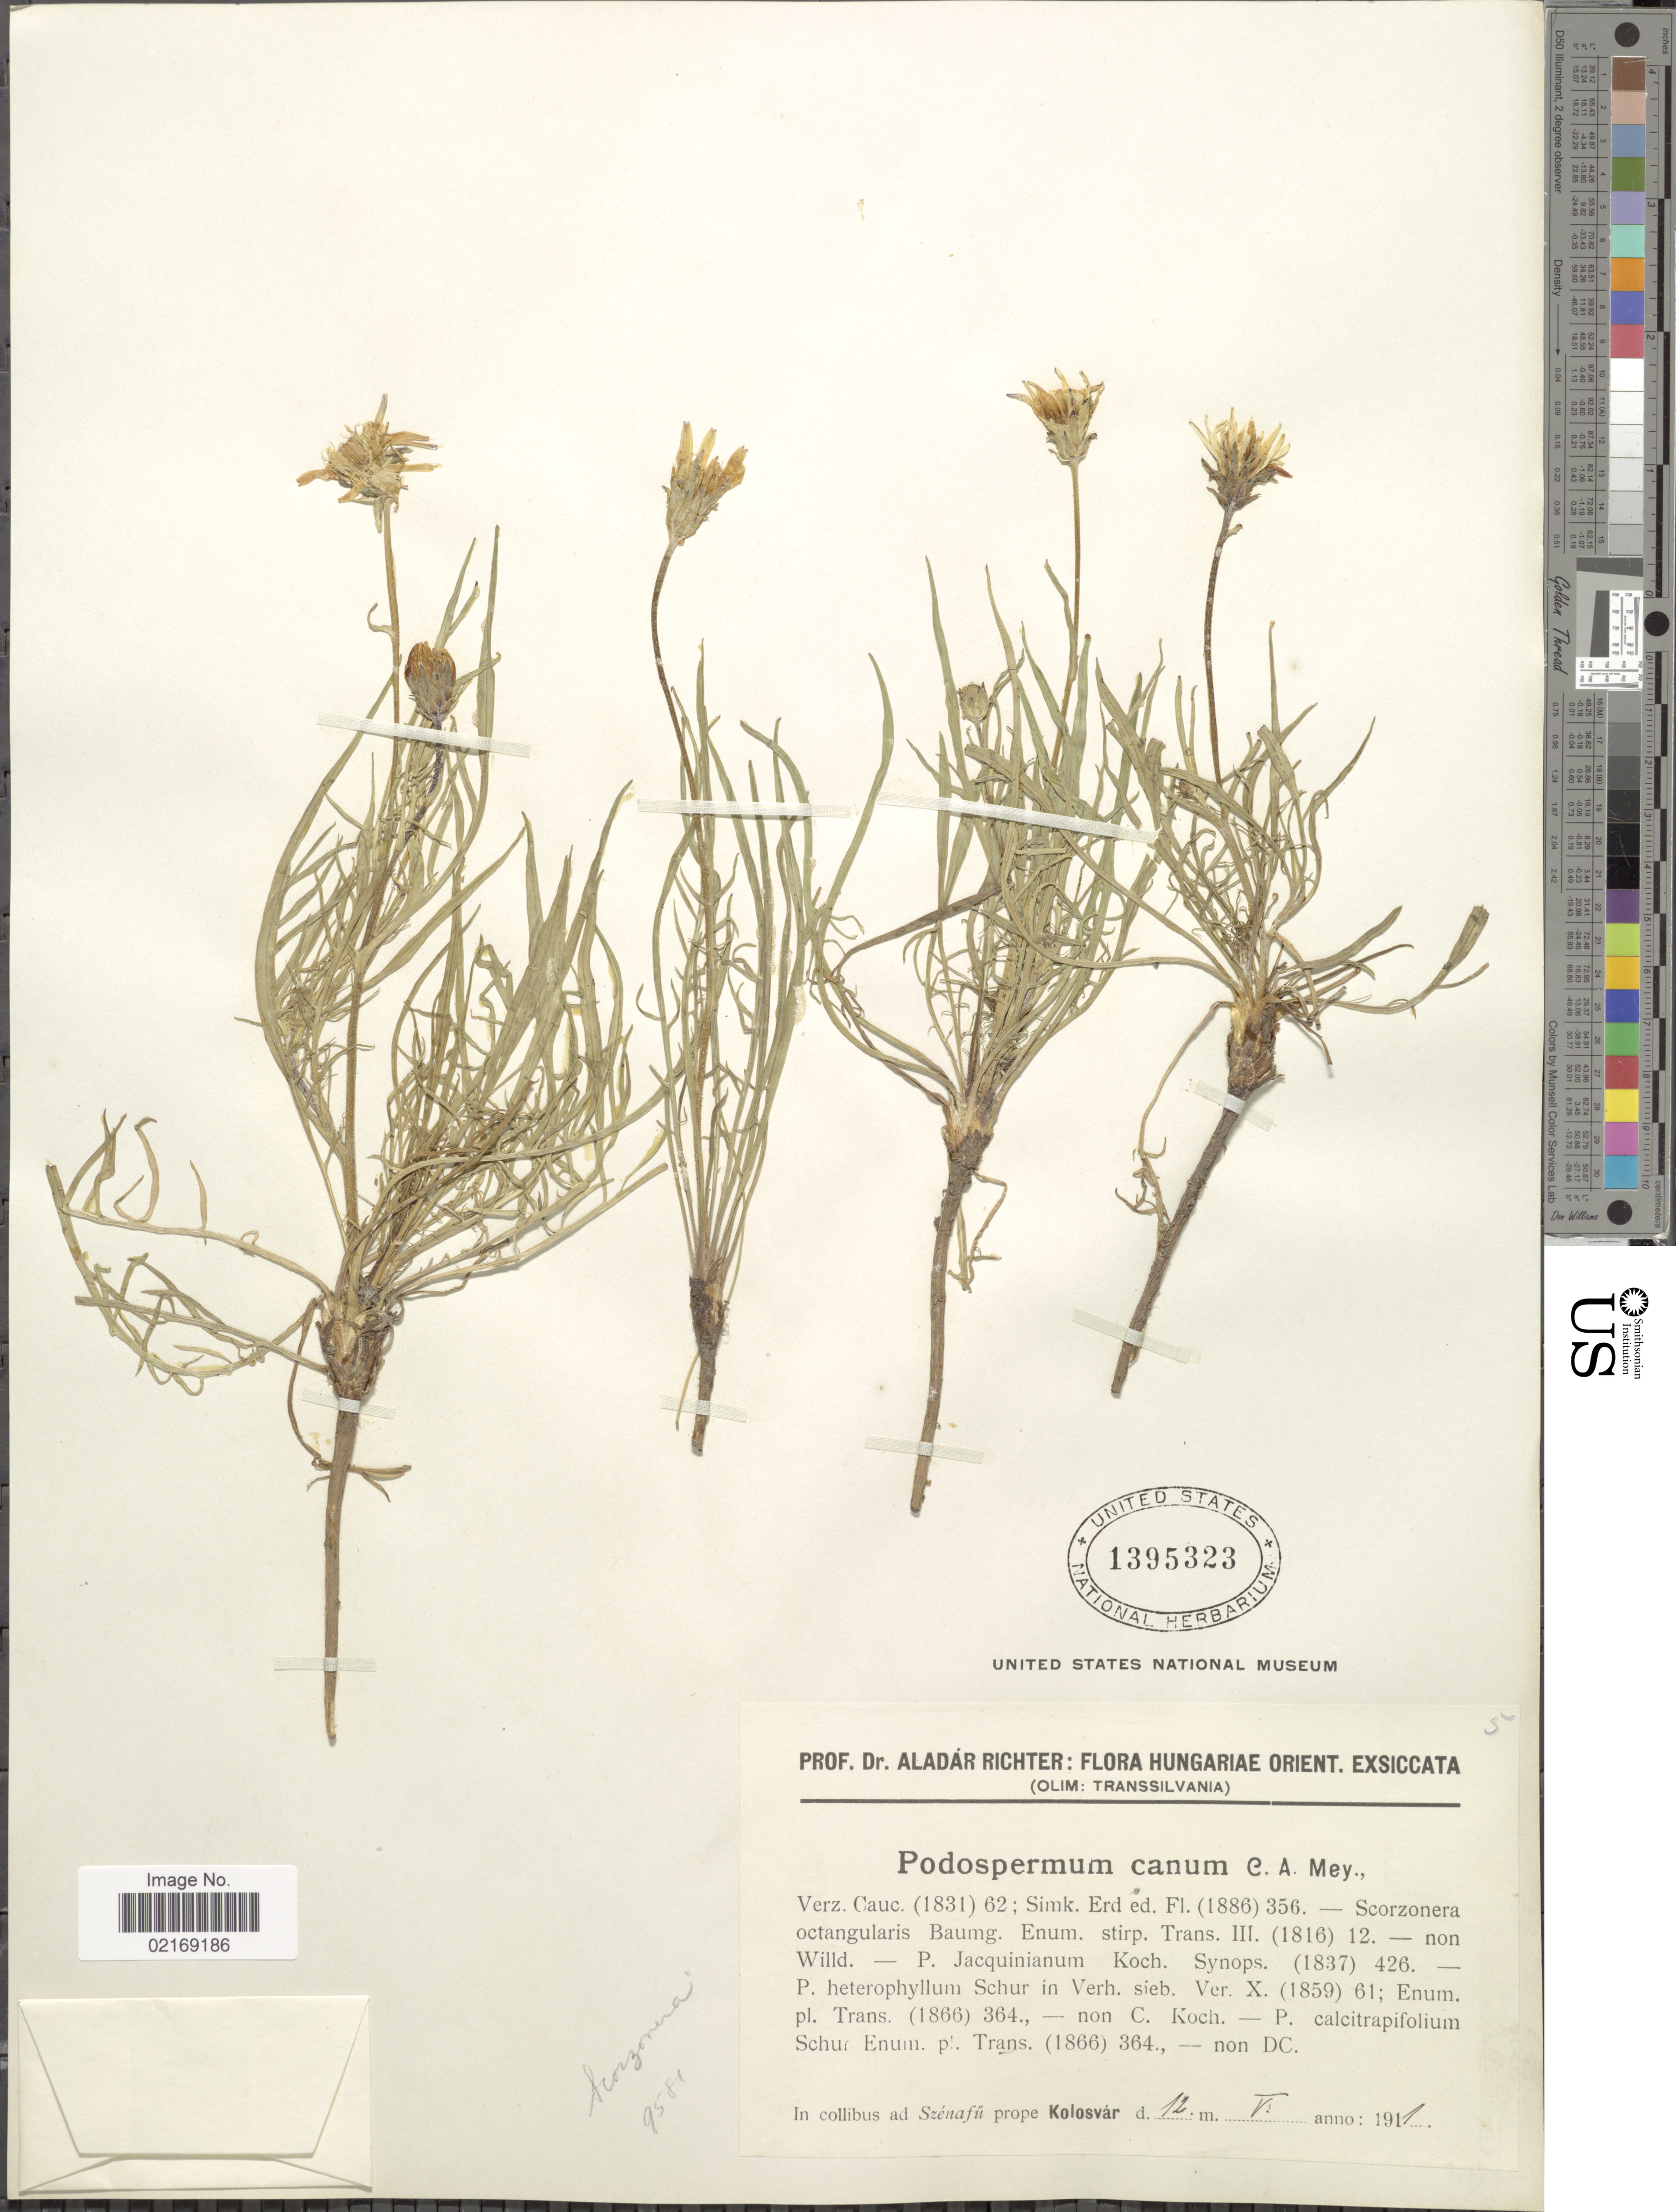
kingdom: Plantae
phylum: Tracheophyta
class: Magnoliopsida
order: Asterales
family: Asteraceae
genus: Podospermum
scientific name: Podospermum canum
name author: C.A. Mey.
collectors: A. Richter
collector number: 5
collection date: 1911-05-12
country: Hungary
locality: Hungariae Orient. In collibus ad Szénafu prope Kolosvár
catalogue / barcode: US 1395323